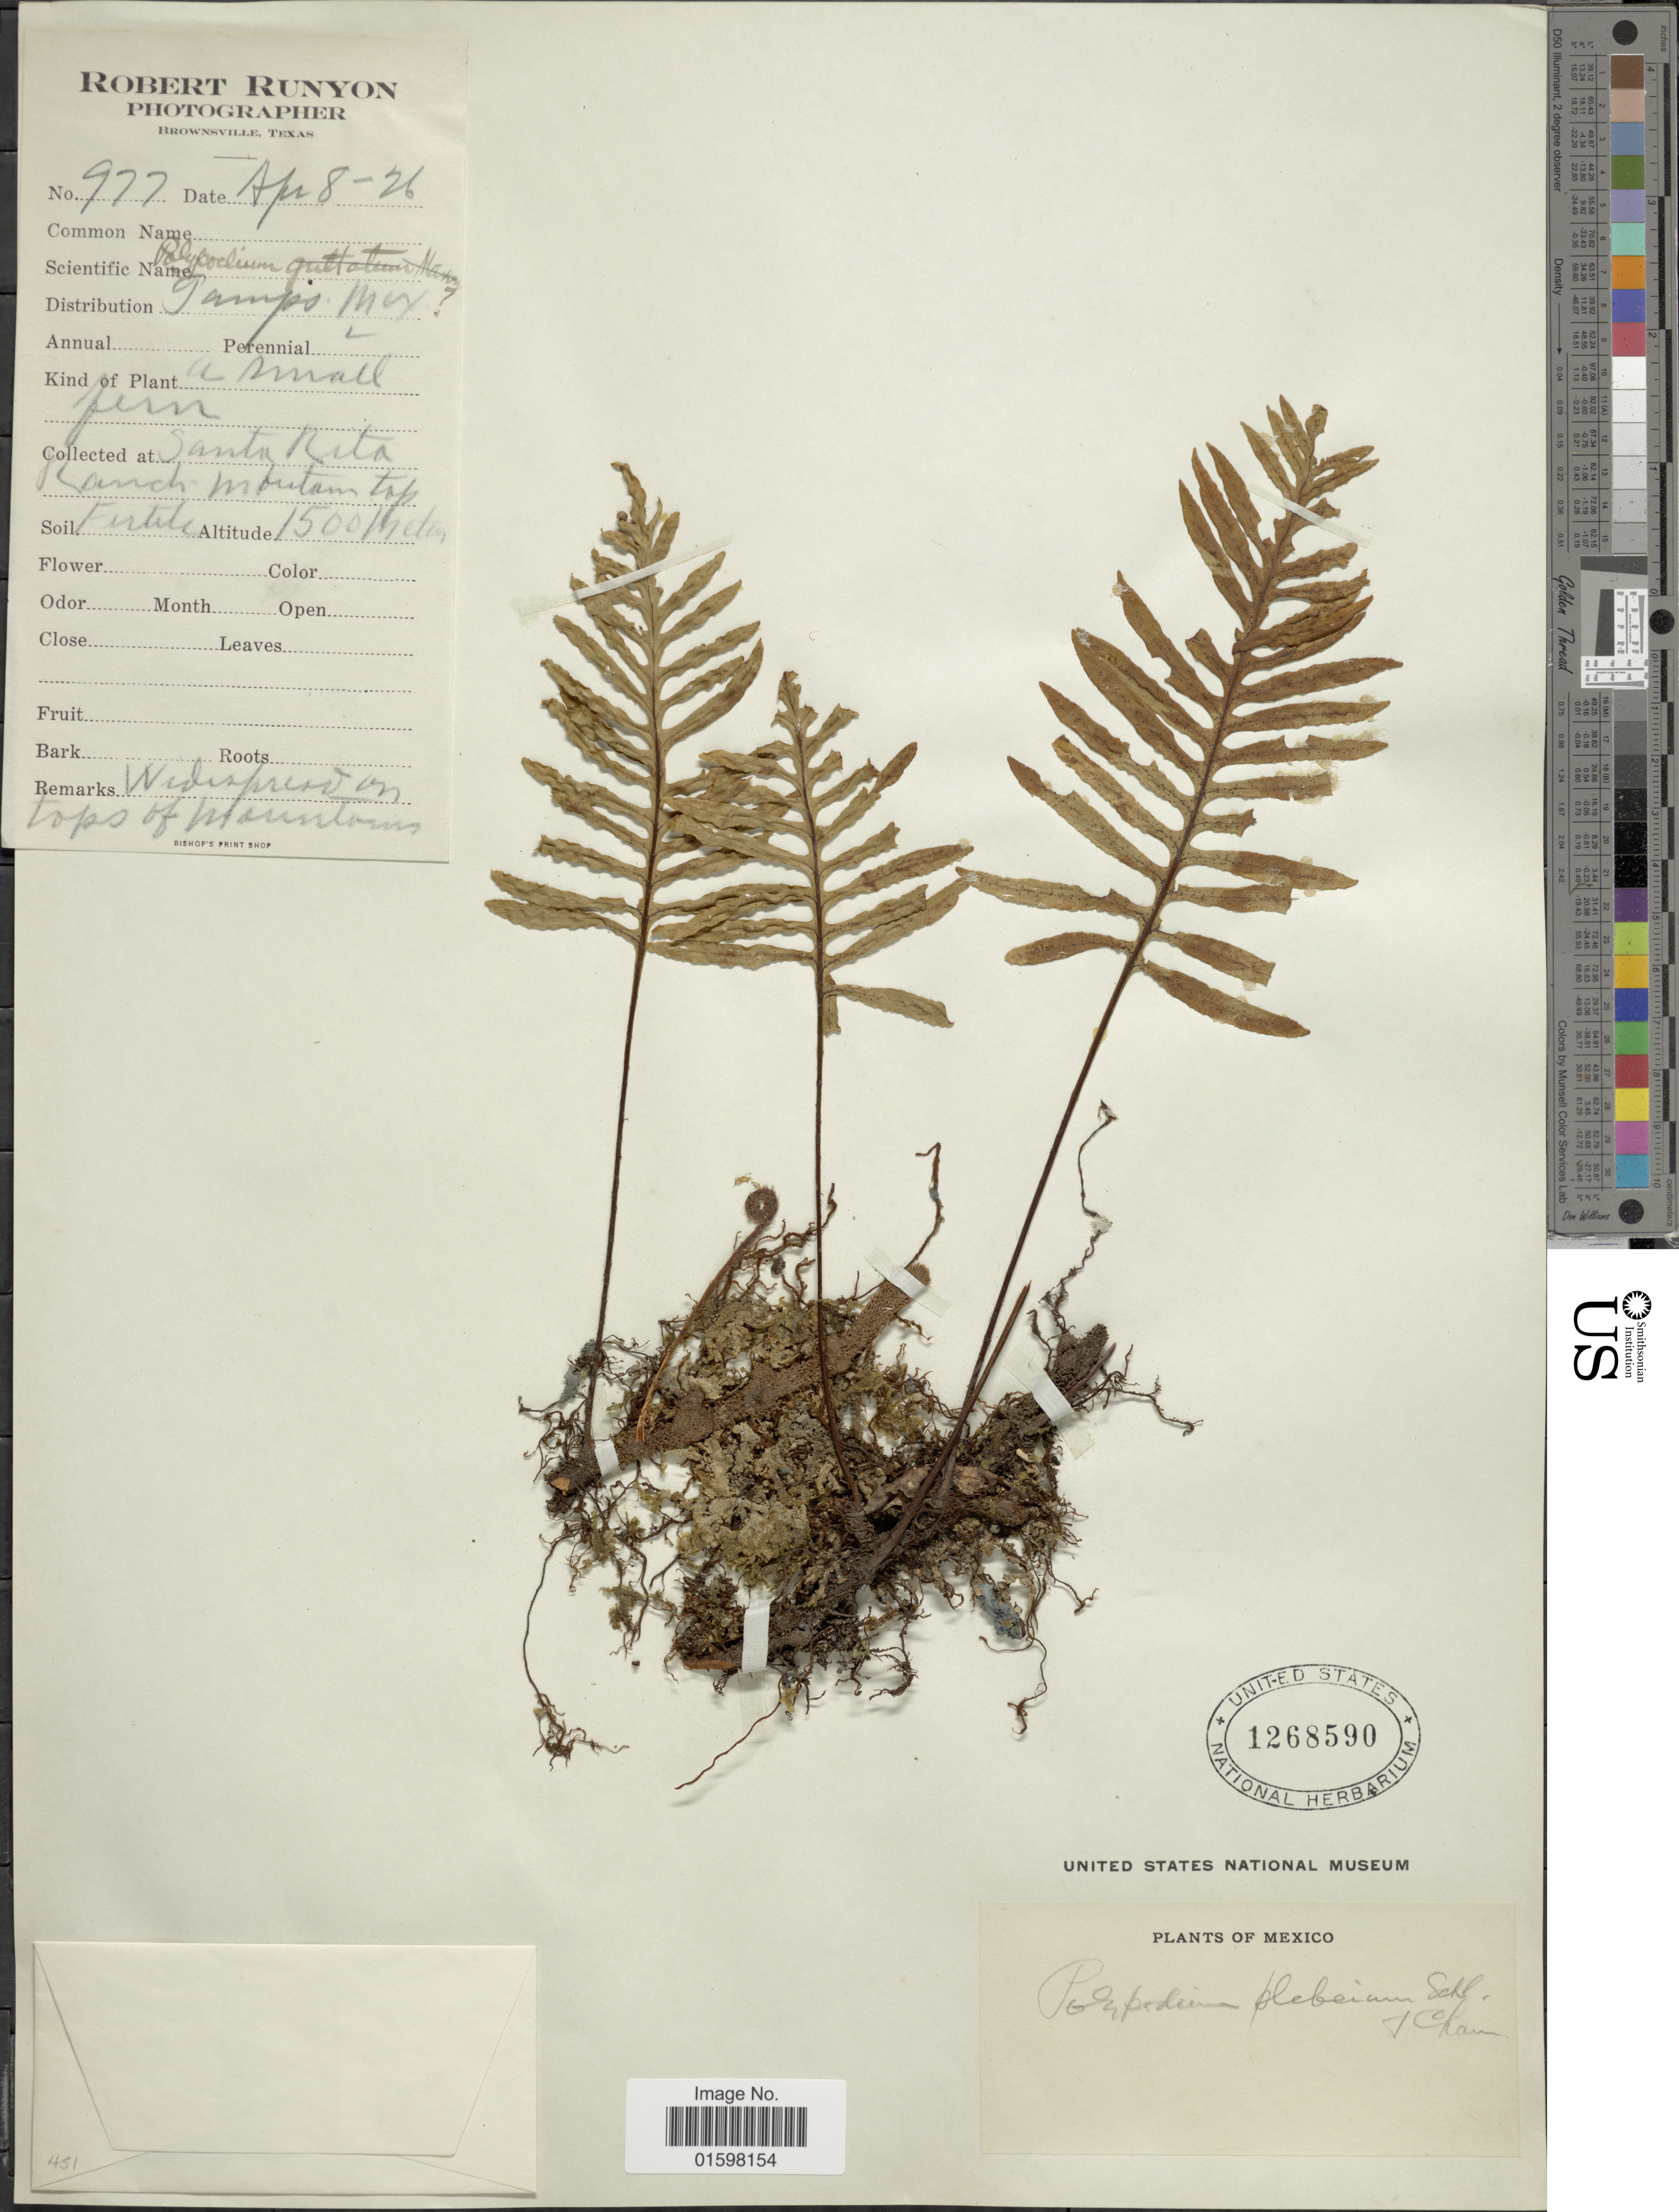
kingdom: Plantae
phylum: Tracheophyta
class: Polypodiopsida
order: Polypodiales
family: Polypodiaceae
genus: Pleopeltis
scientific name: Pleopeltis plebeia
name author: (Schltdl. ex Cham.) A.R. Sm. & Tejero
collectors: R. Runyon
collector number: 977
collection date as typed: Transcribed d/m/y: 8/4/26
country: Mexico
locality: Santa Rita Ranch Mountain top.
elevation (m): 1500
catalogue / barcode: US 1268590